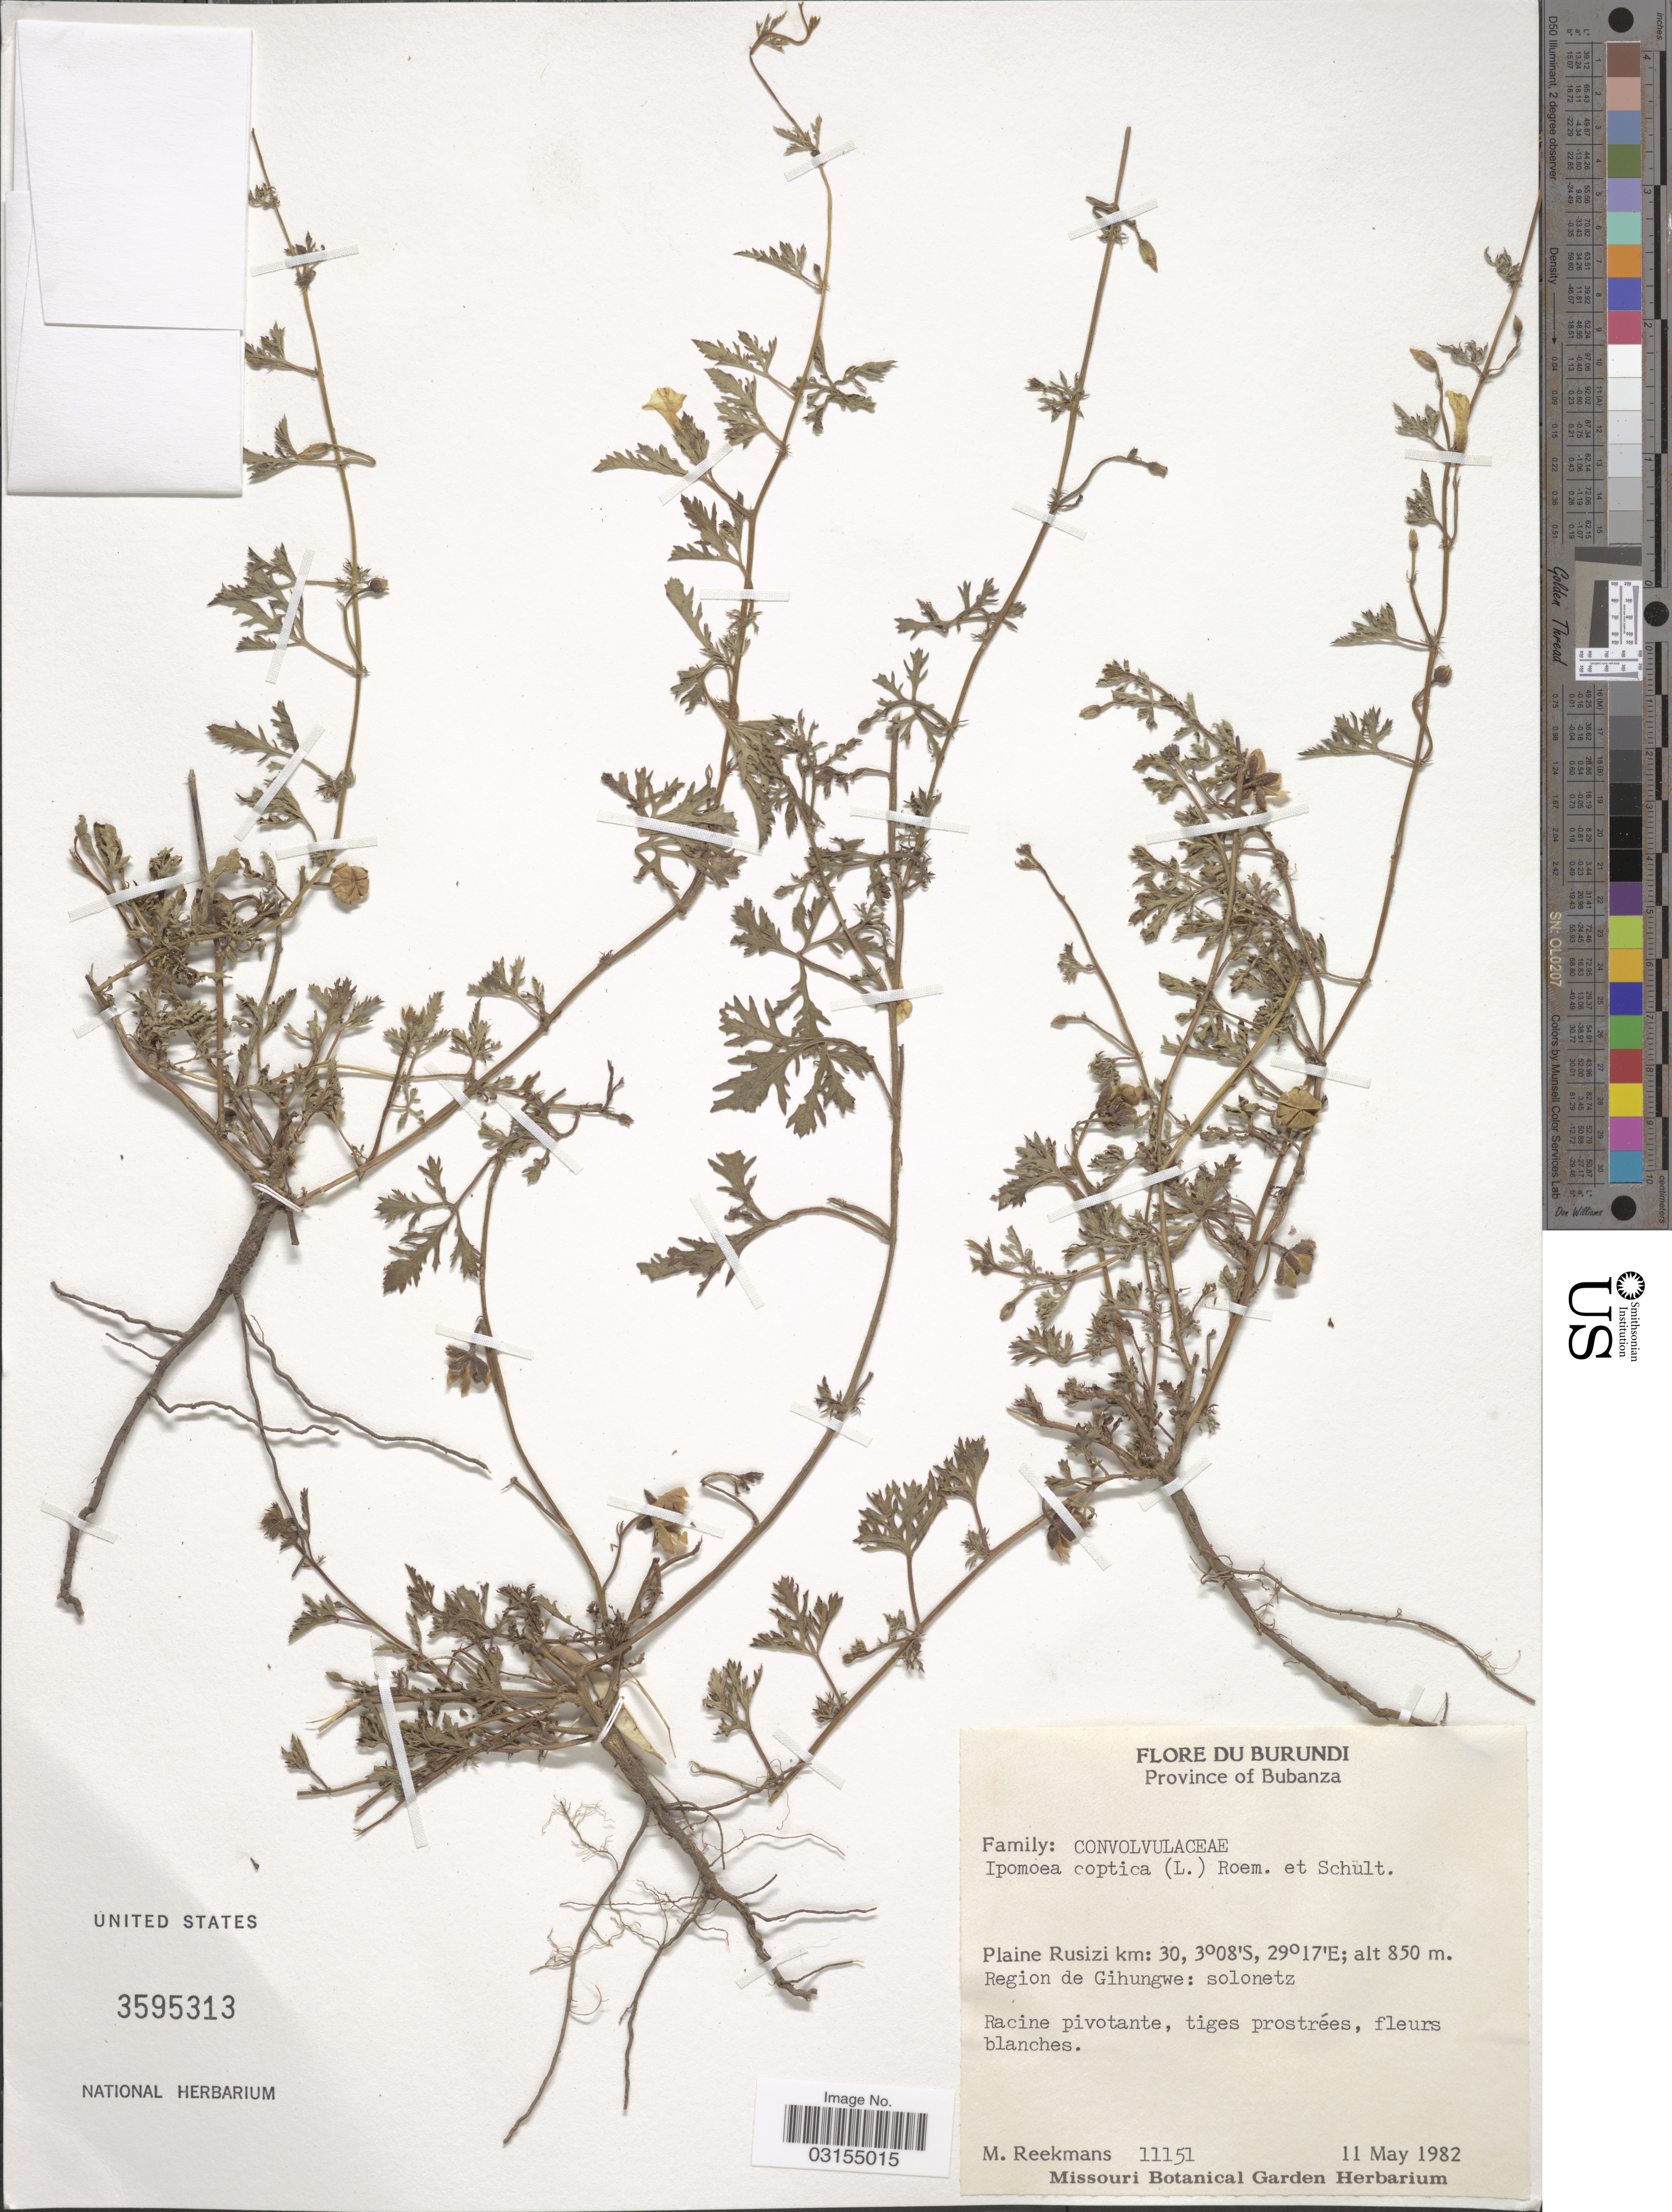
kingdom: Plantae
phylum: Tracheophyta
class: Magnoliopsida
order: Solanales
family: Convolvulaceae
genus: Ipomoea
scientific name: Ipomoea coptica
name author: (L.) Roth ex Roem. & Schult.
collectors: M. Reekmans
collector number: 11151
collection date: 1982-05-11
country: Burundi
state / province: Bubanza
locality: Plaine Rusizi km: 30. Region de Gihungwe.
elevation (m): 850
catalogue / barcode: US 3595313